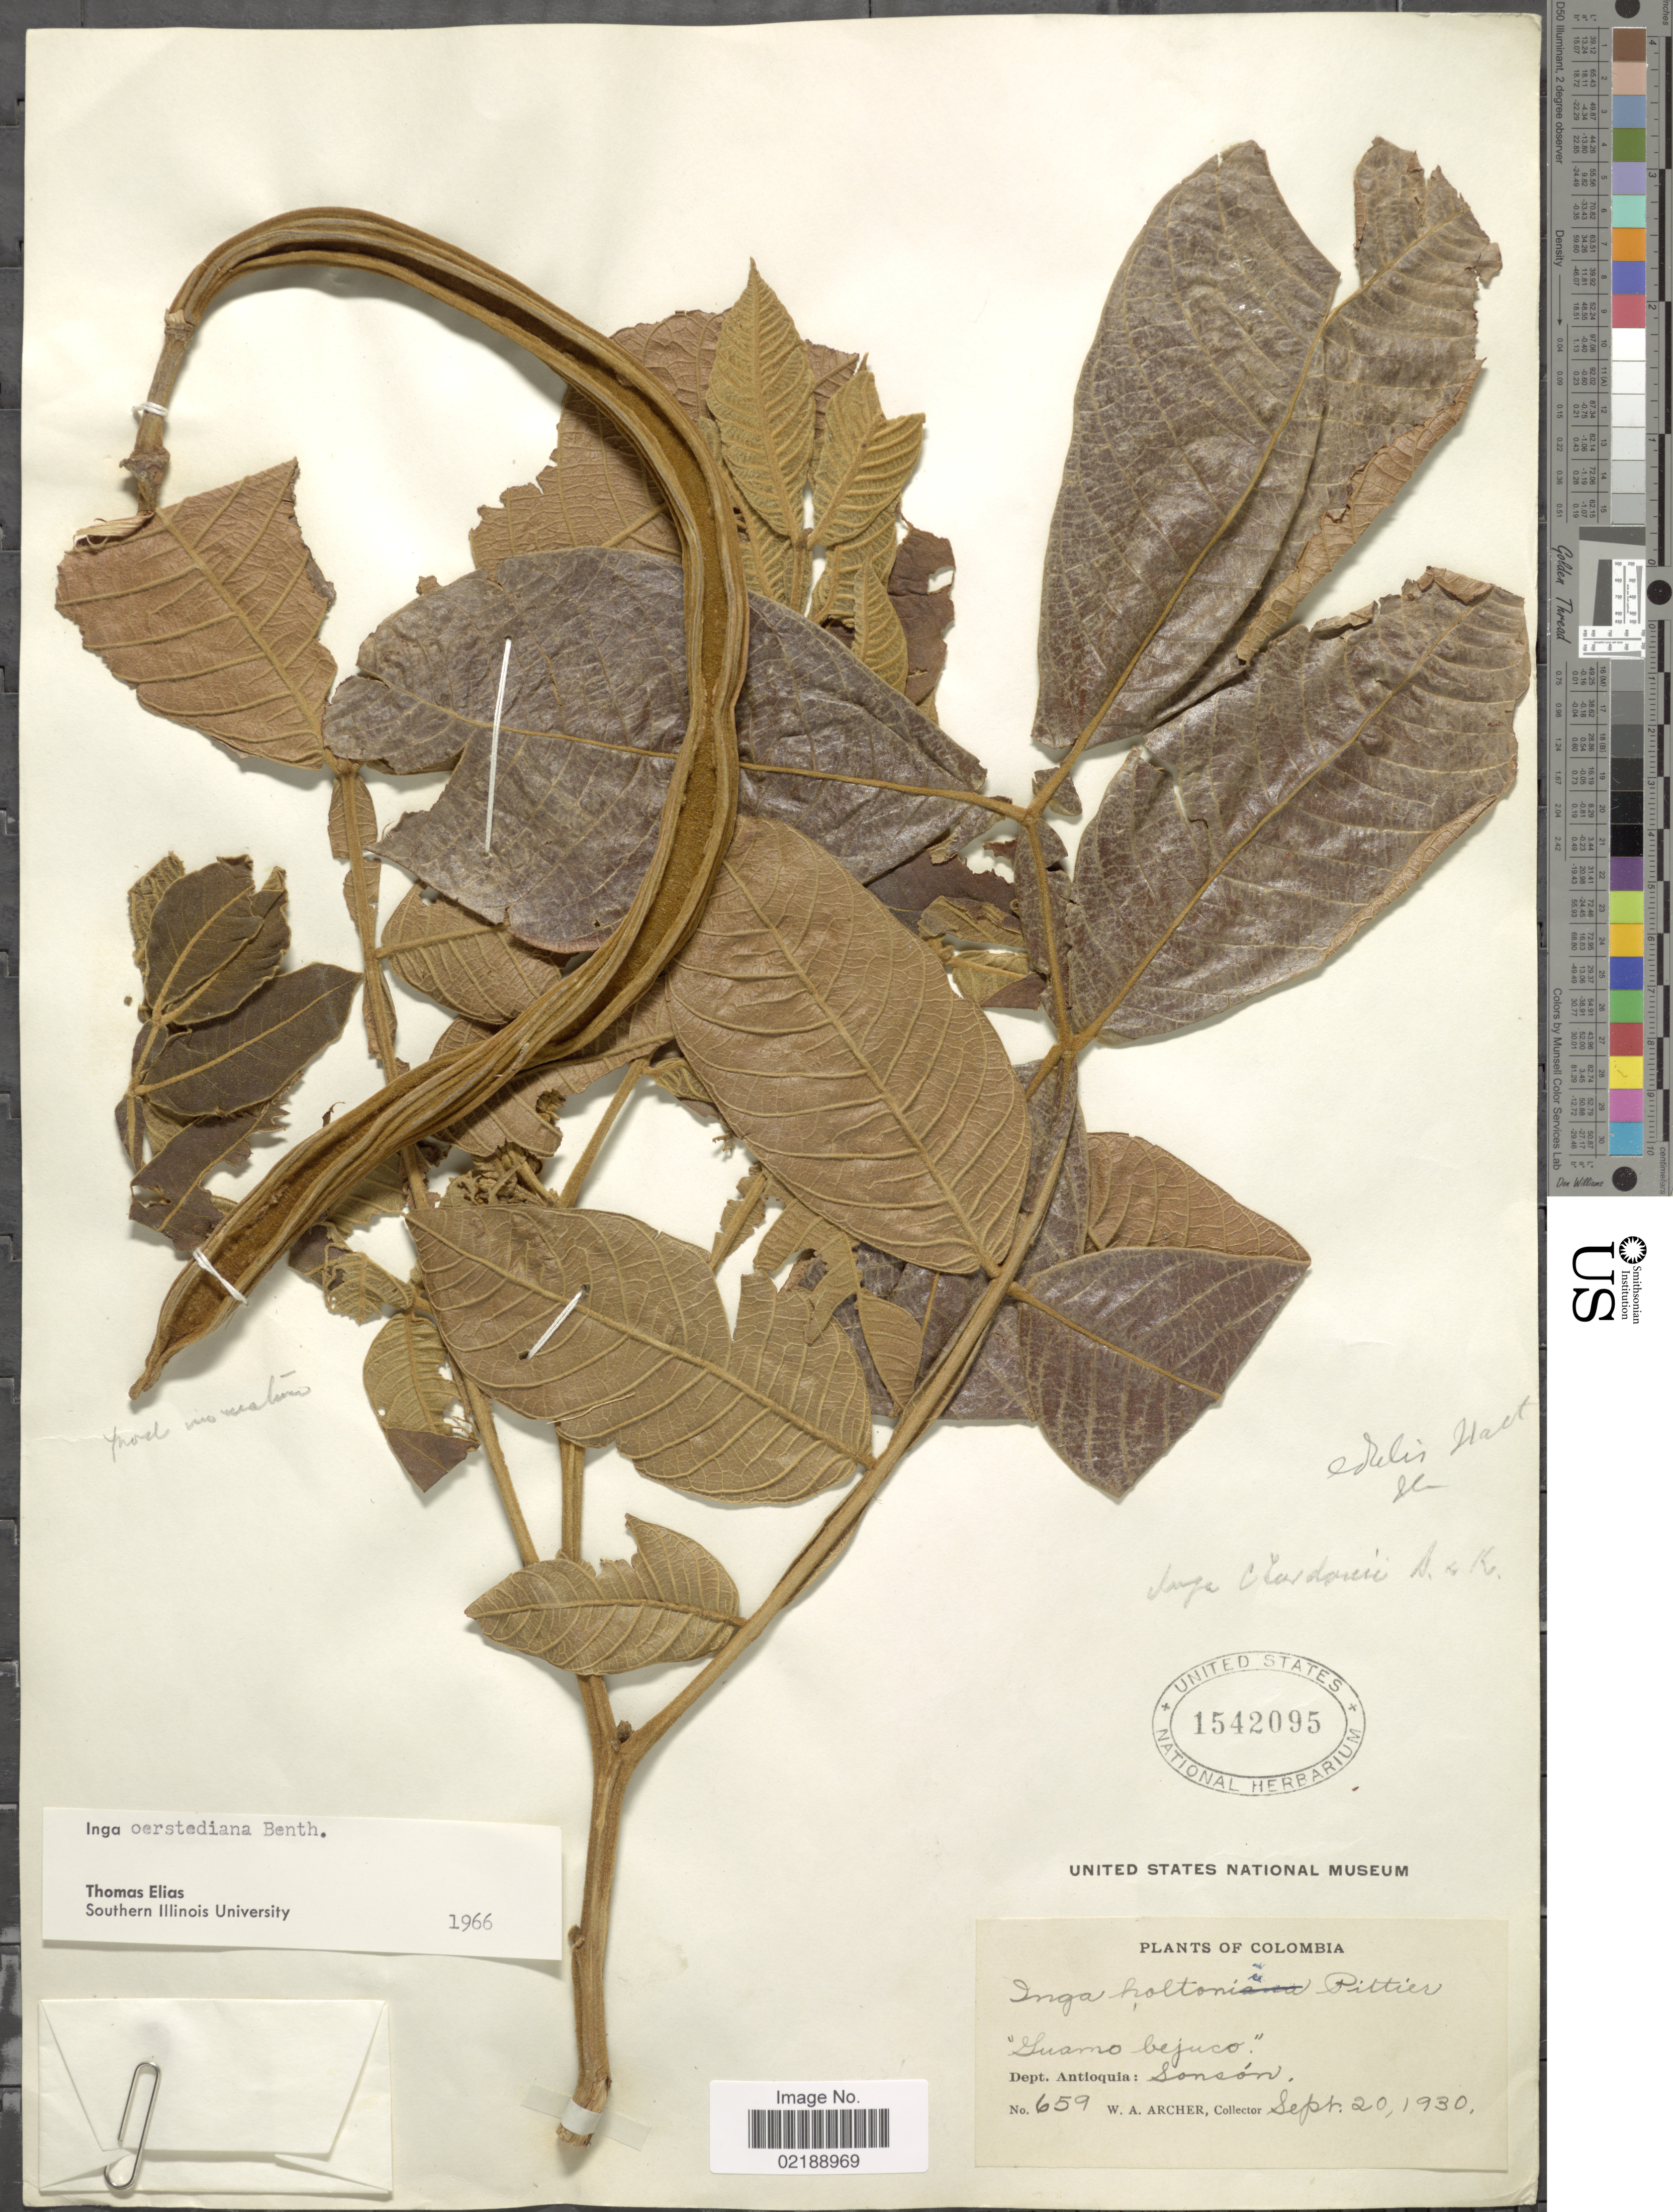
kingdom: Plantae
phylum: Tracheophyta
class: Magnoliopsida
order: Fabales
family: Fabaceae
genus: Inga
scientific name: Inga oerstediana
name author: Benth.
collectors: W. A. Archer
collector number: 659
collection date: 1930-09-20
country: Colombia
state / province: Antioquia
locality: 'Guamo bejuco' [unsure placement] Dept. Antioquia: Sonsón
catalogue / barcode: US 1542095